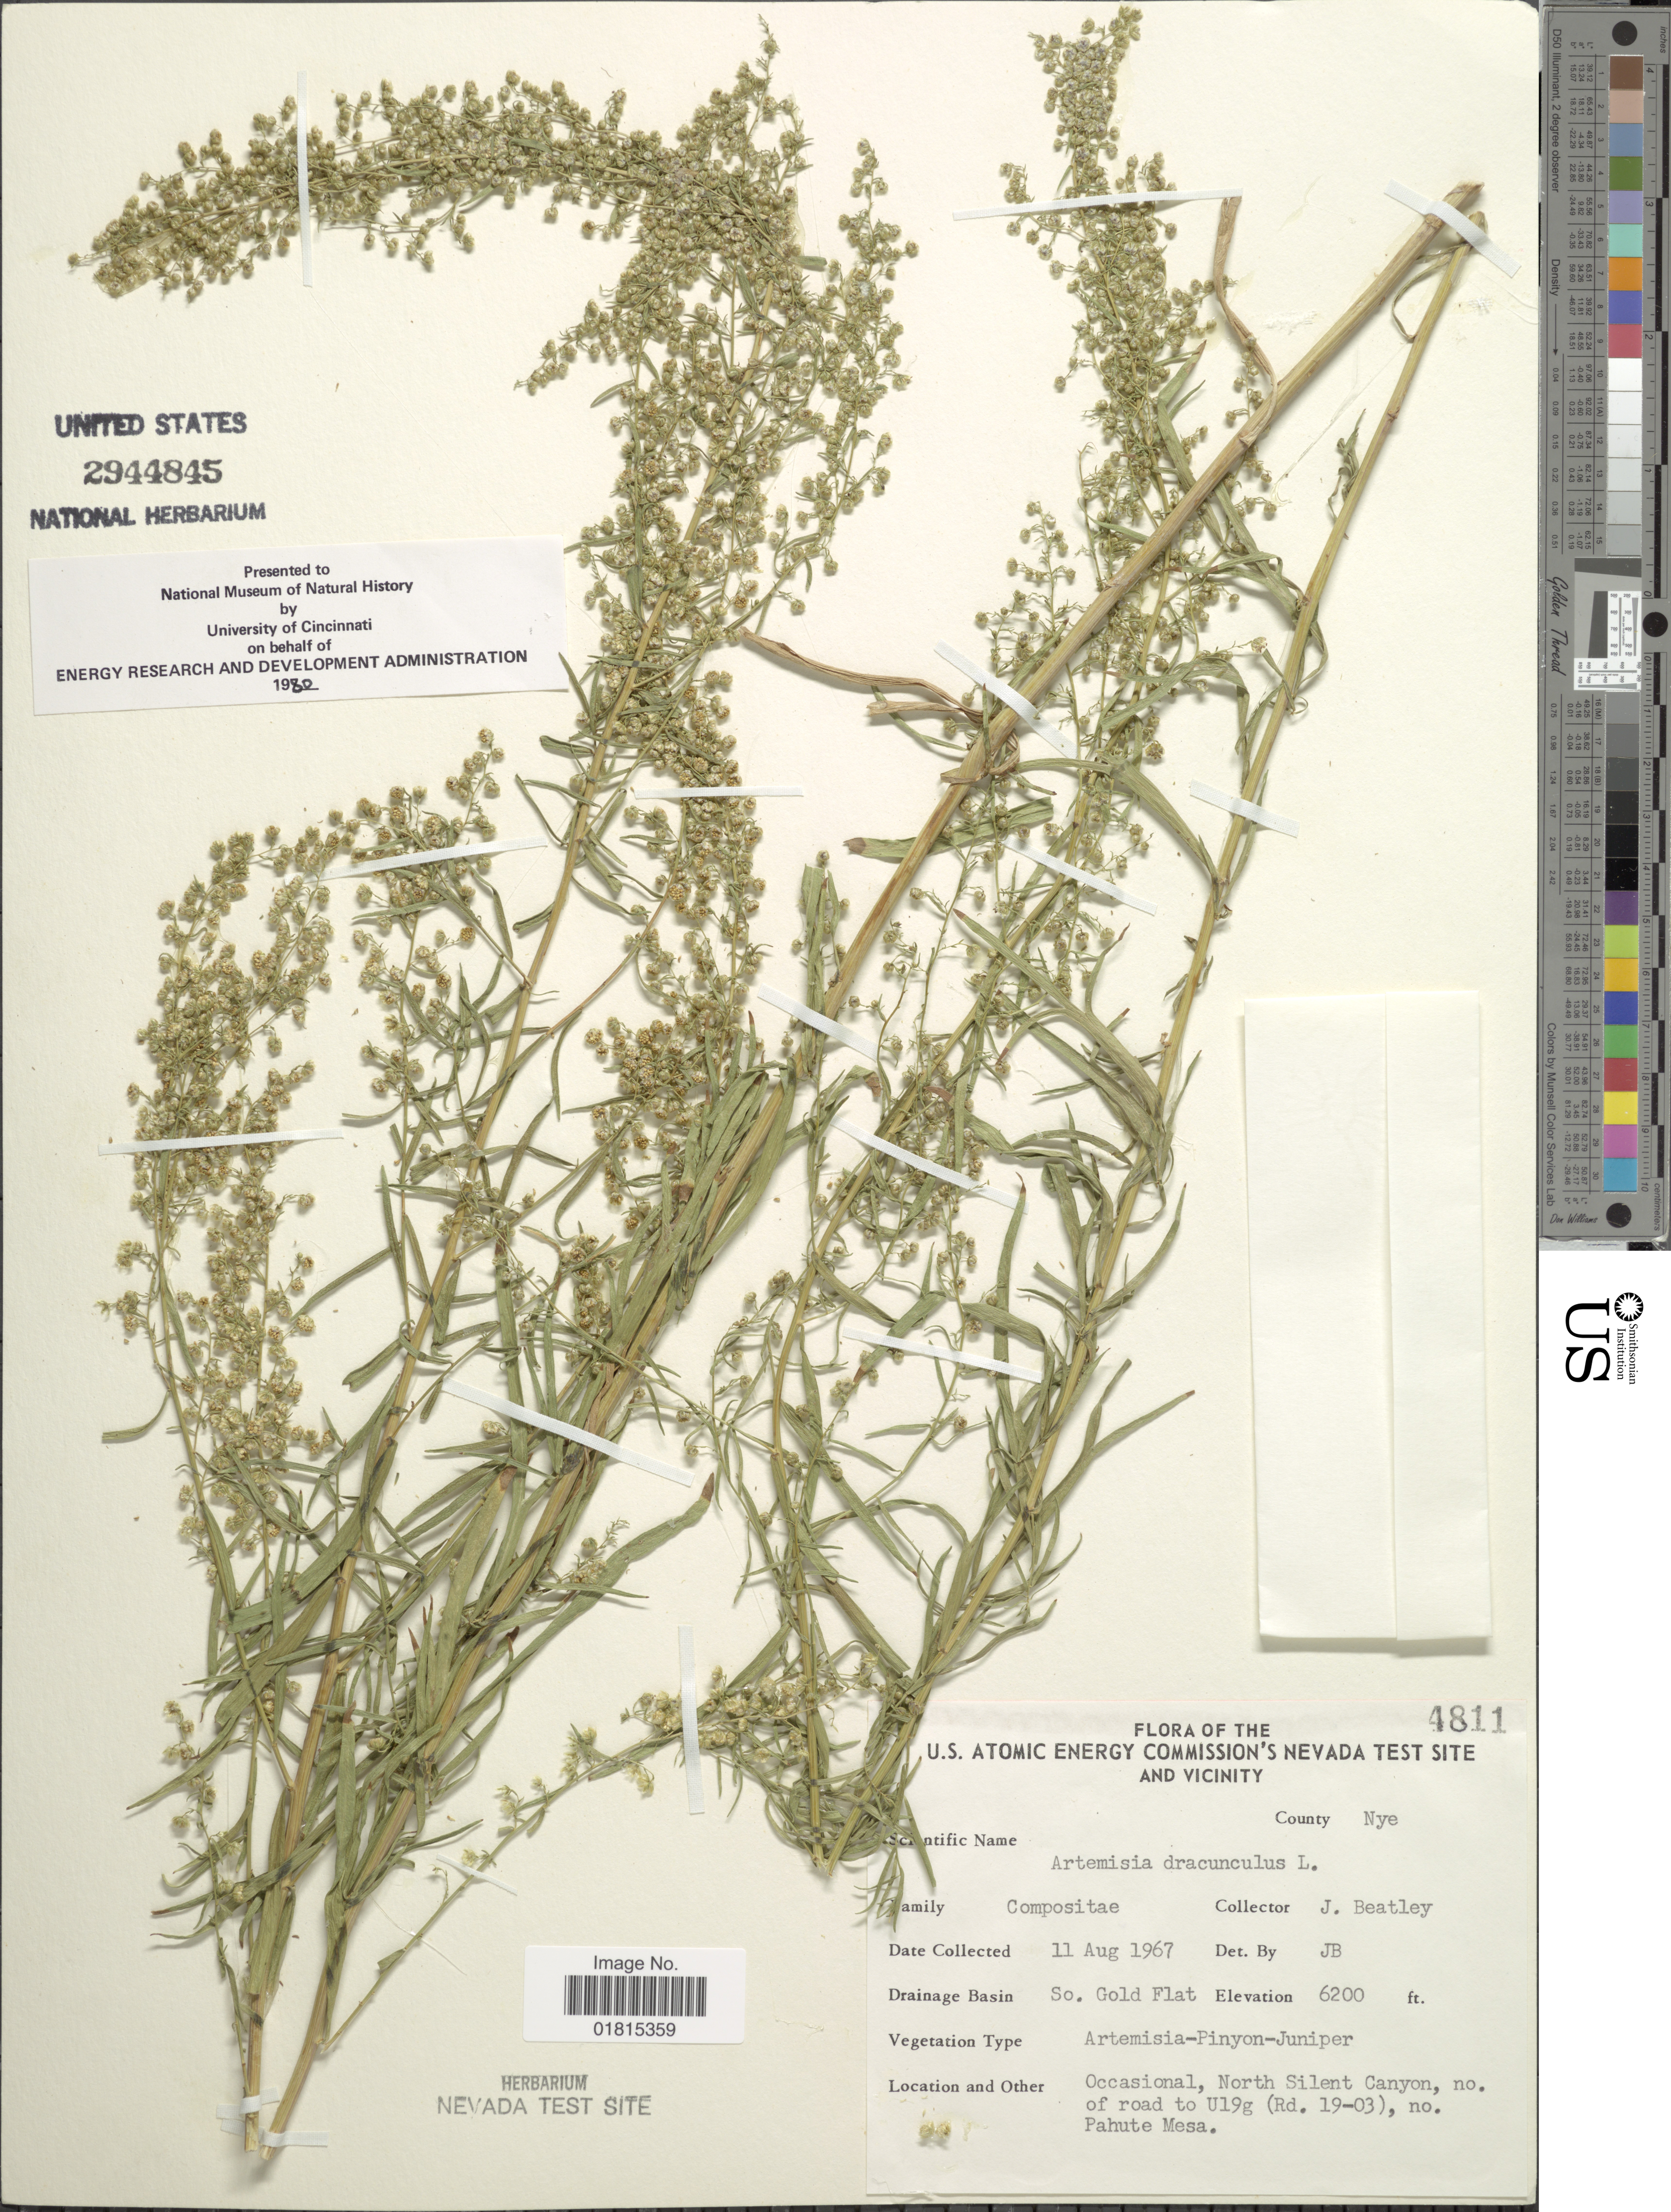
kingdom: Plantae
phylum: Tracheophyta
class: Magnoliopsida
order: Asterales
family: Asteraceae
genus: Artemisia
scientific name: Artemisia dracunculoides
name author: Pursh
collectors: J. C. Beatley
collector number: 4811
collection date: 1967-08-11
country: United States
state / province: Nevada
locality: U.S. Antomic Energy Commission's Nevada Test Site and Vicinity. County Nye. So. Gold Flat. Occasional, North Silent Canyon, no. of road to U19g (Rd. 19-03), no. Pahute Mesa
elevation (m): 1890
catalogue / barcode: US 2944845